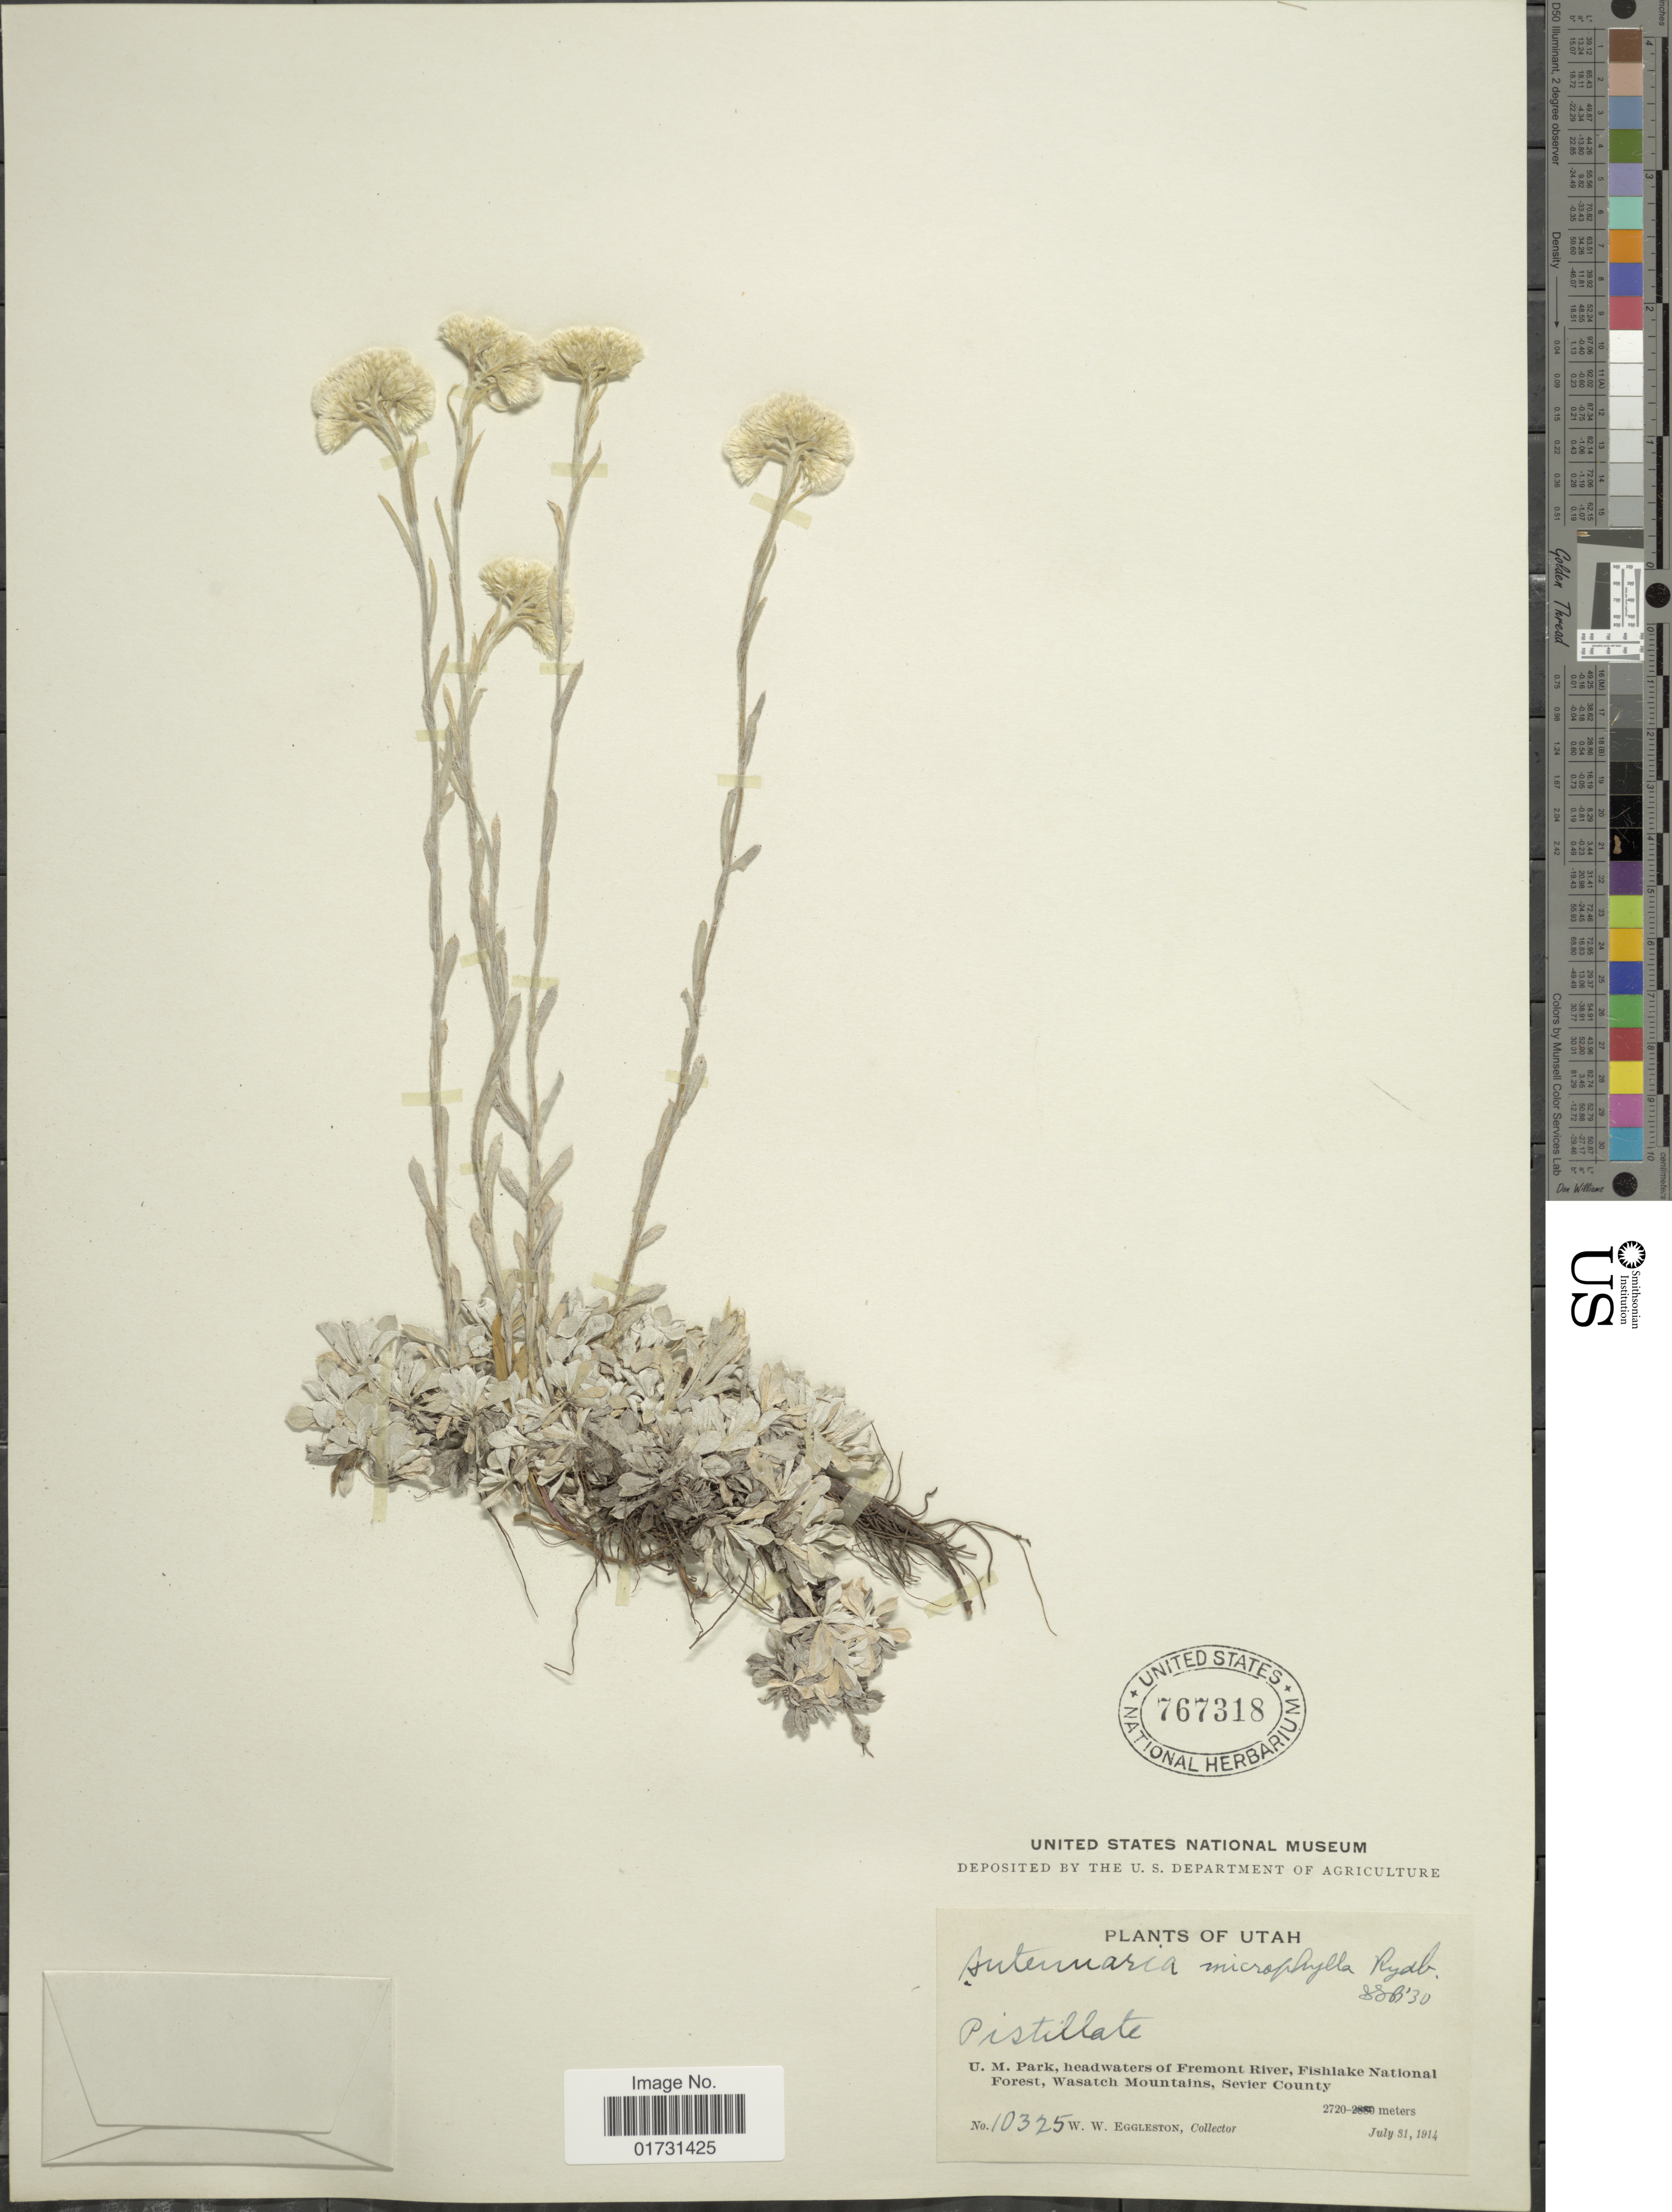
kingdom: Plantae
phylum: Tracheophyta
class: Magnoliopsida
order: Asterales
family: Asteraceae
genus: Antennaria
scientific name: Antennaria microphylla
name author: Rydb.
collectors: W. W. Eggleston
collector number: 10325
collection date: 1914-07-31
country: United States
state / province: Utah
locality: Pistillate, U. M. Park, headwaters of Fremont River, Fishlake National Forest, Wasatch Mountains, Sevier County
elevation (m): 2720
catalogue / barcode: US 767318